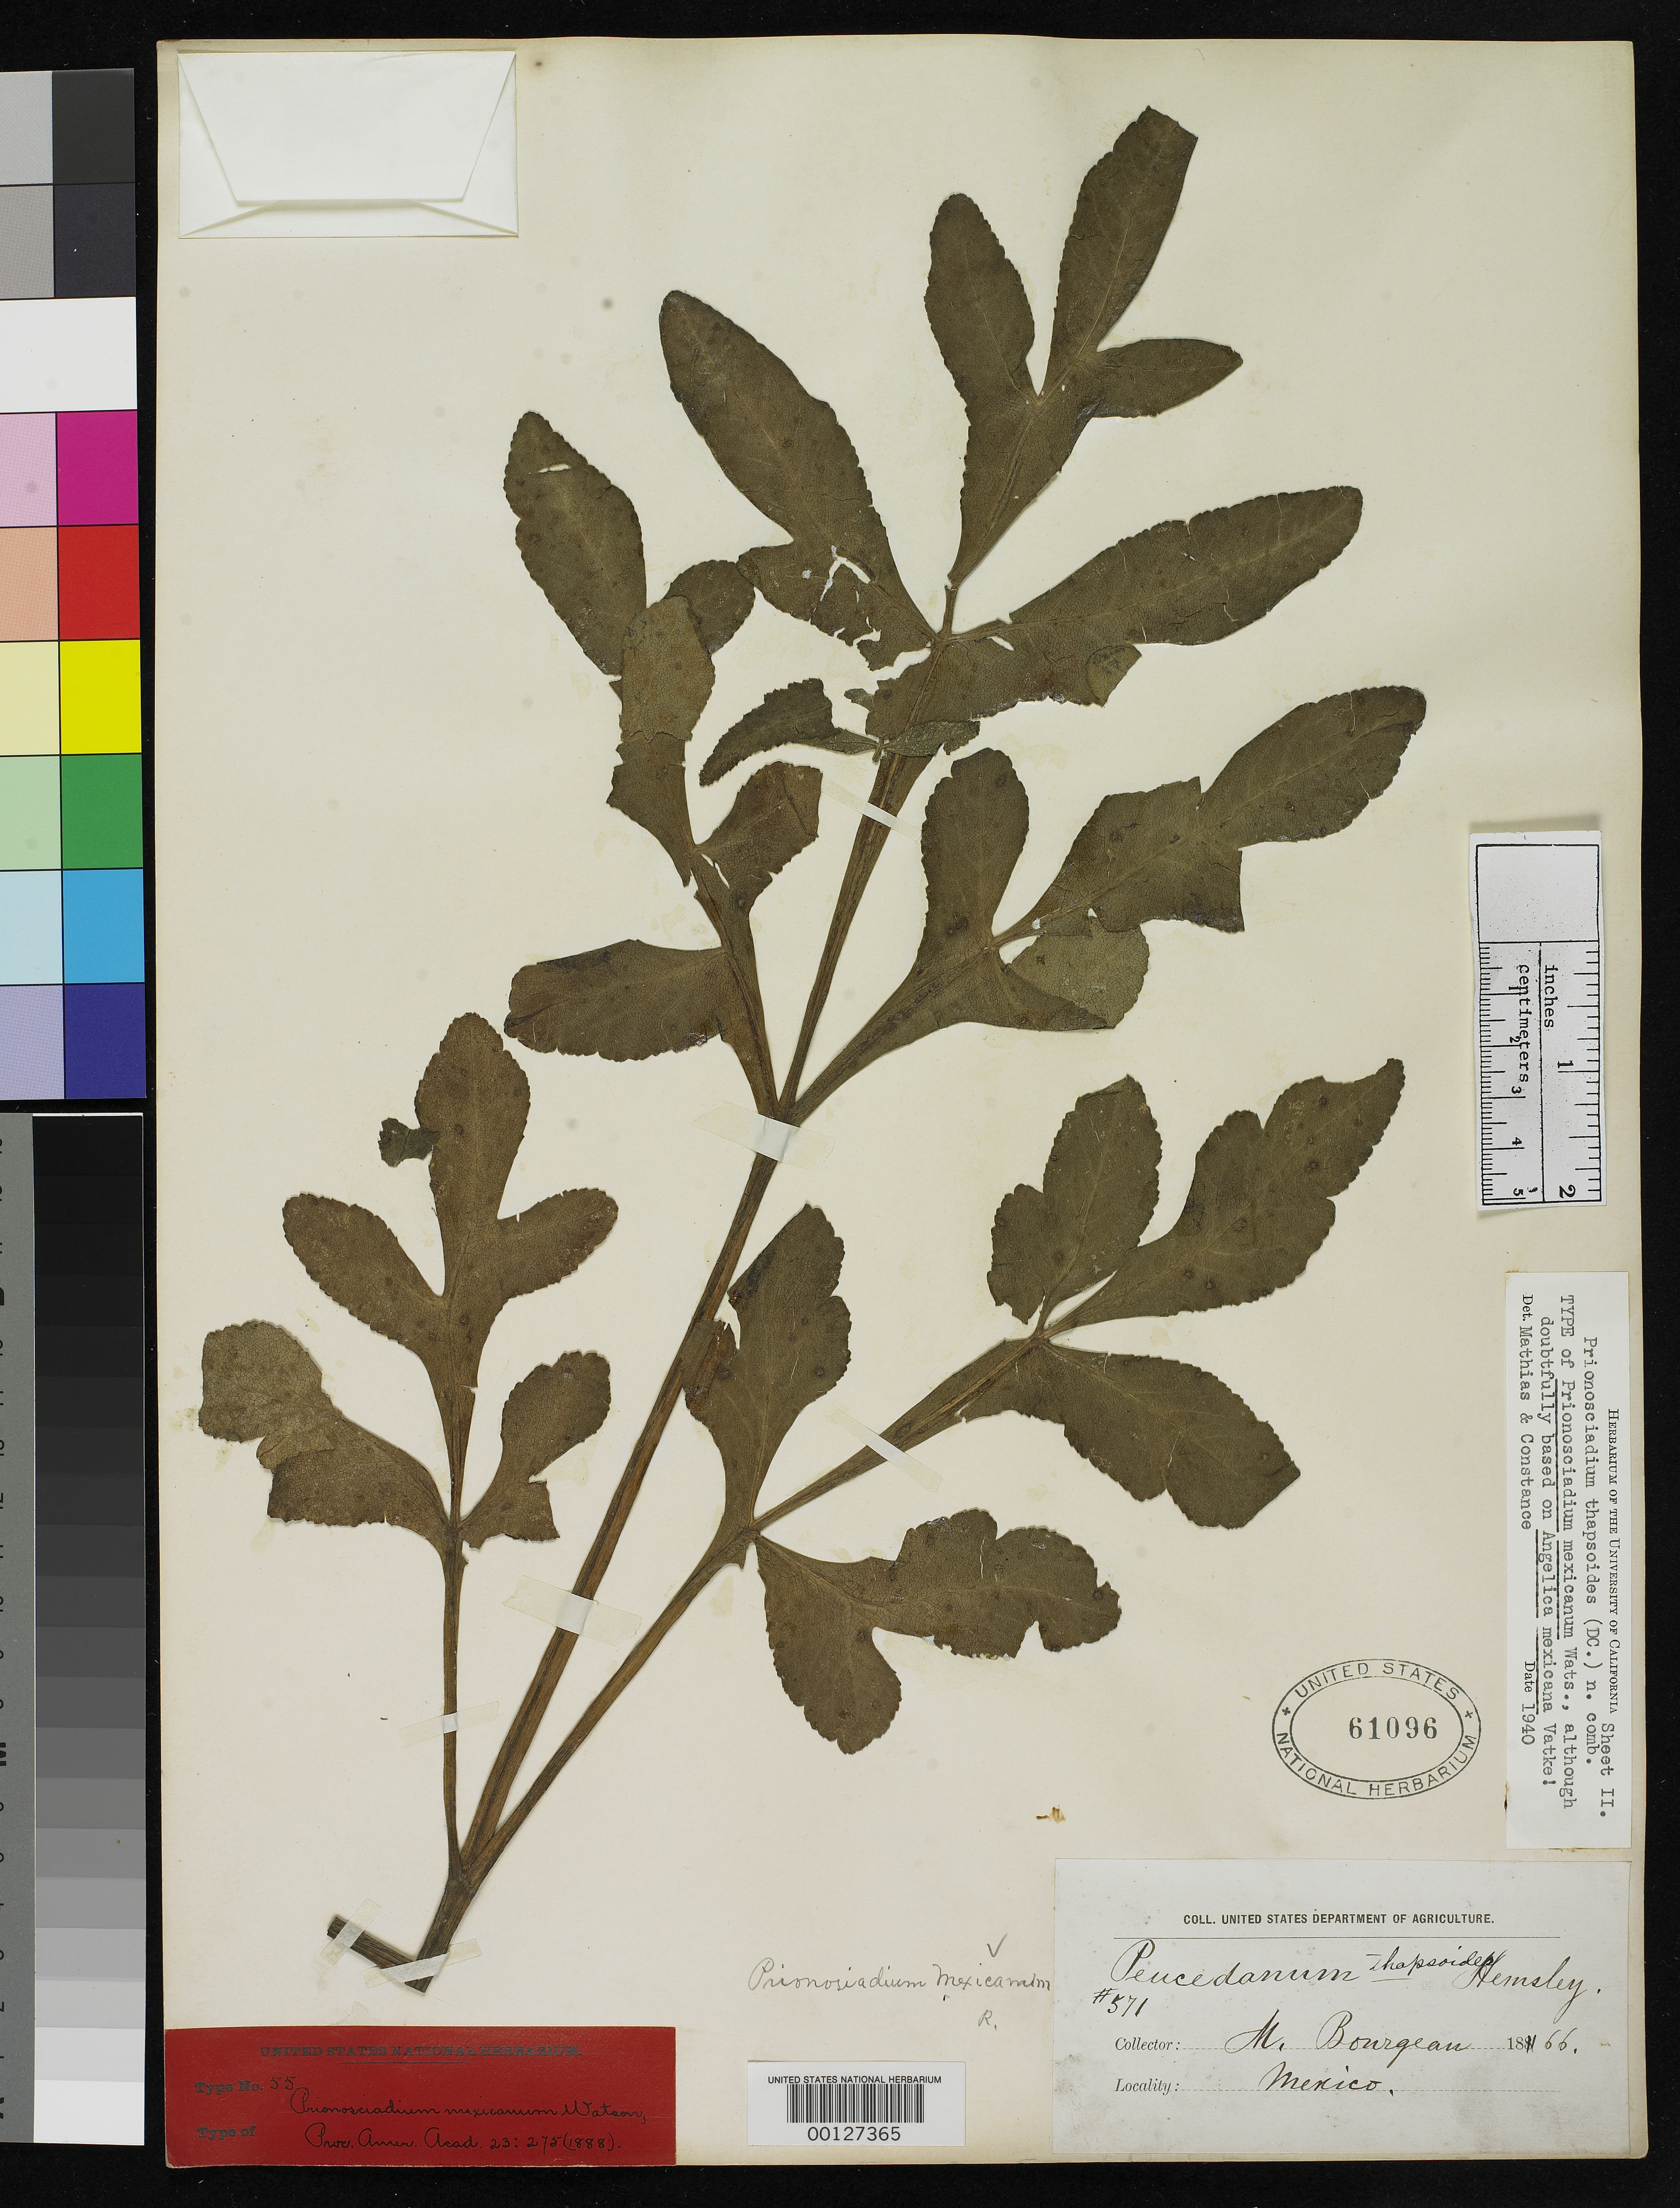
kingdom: Plantae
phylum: Tracheophyta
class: Magnoliopsida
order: Apiales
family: Apiaceae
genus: Prionosciadium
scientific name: Prionosciadium mexicanum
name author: S. Watson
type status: Syntype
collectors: E. Bourgeau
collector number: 571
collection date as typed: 1866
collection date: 1866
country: Mexico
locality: E of Monserrat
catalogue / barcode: US 61096